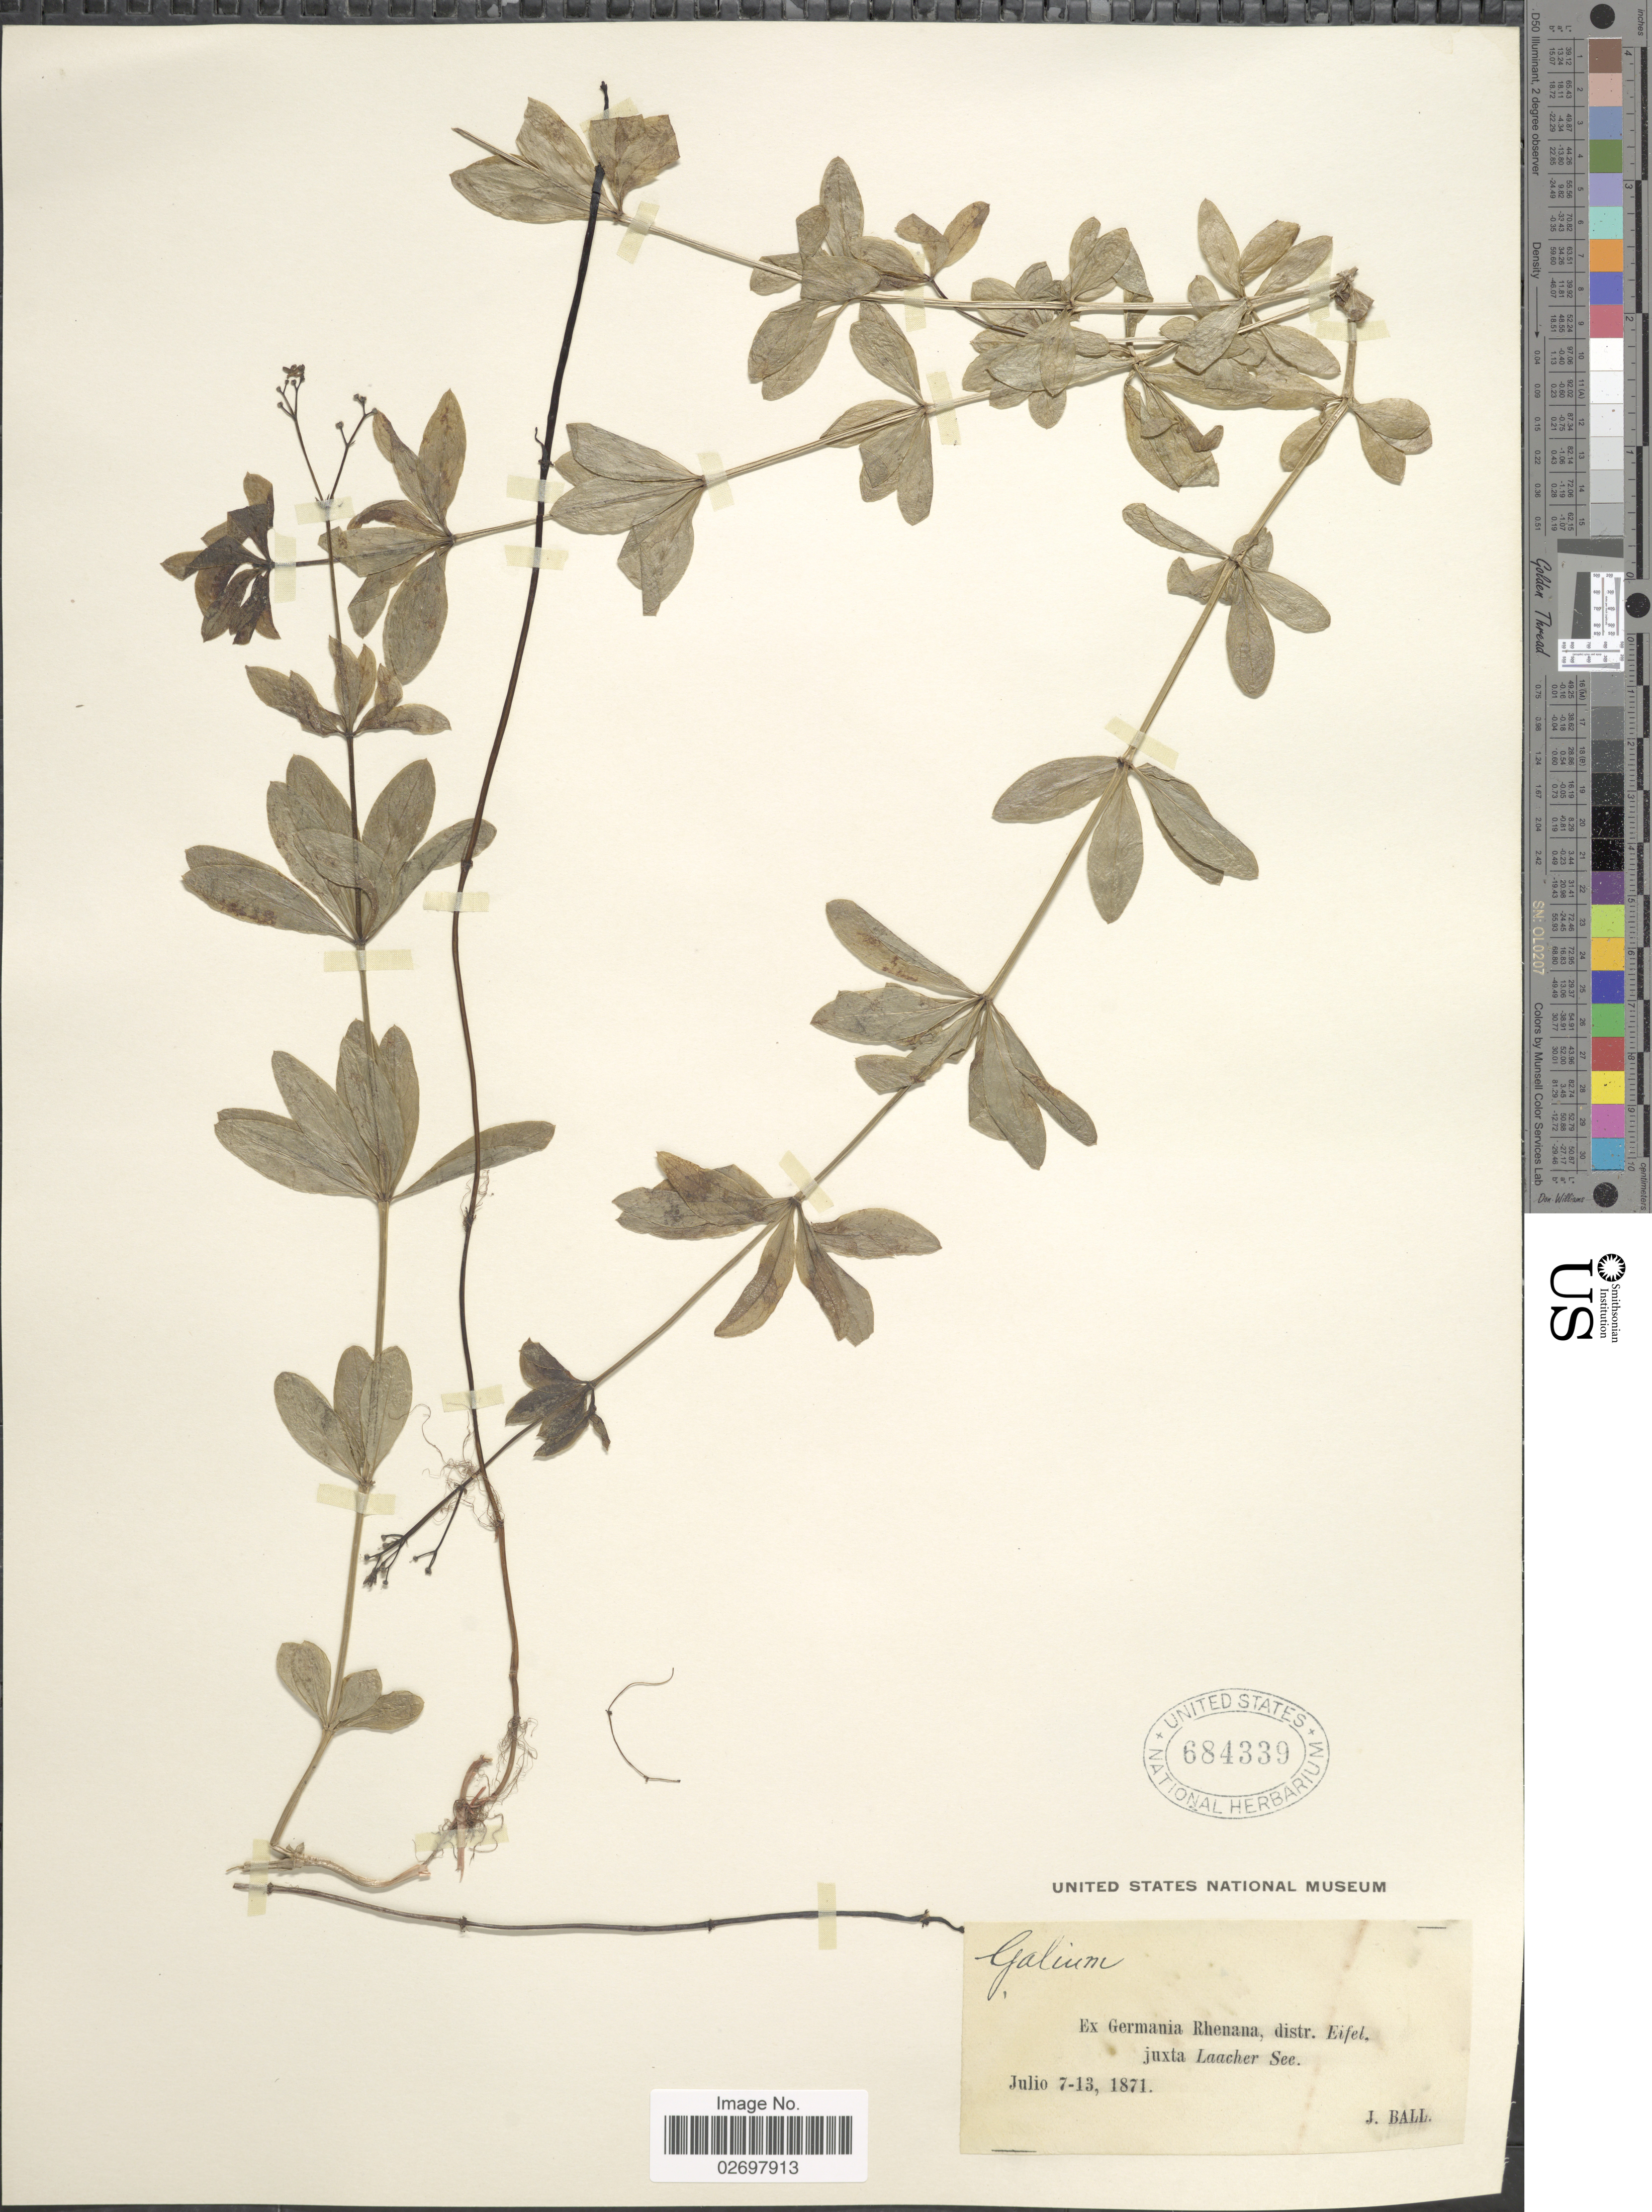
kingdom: Plantae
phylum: Tracheophyta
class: Magnoliopsida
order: Gentianales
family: Rubiaceae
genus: Galium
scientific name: Galium sp.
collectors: J. Ball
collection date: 1871-07-07/1871-07-13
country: Germany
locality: Ex Germania Rhenana, distr. Eifel juxta Laacher See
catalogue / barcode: US 684339